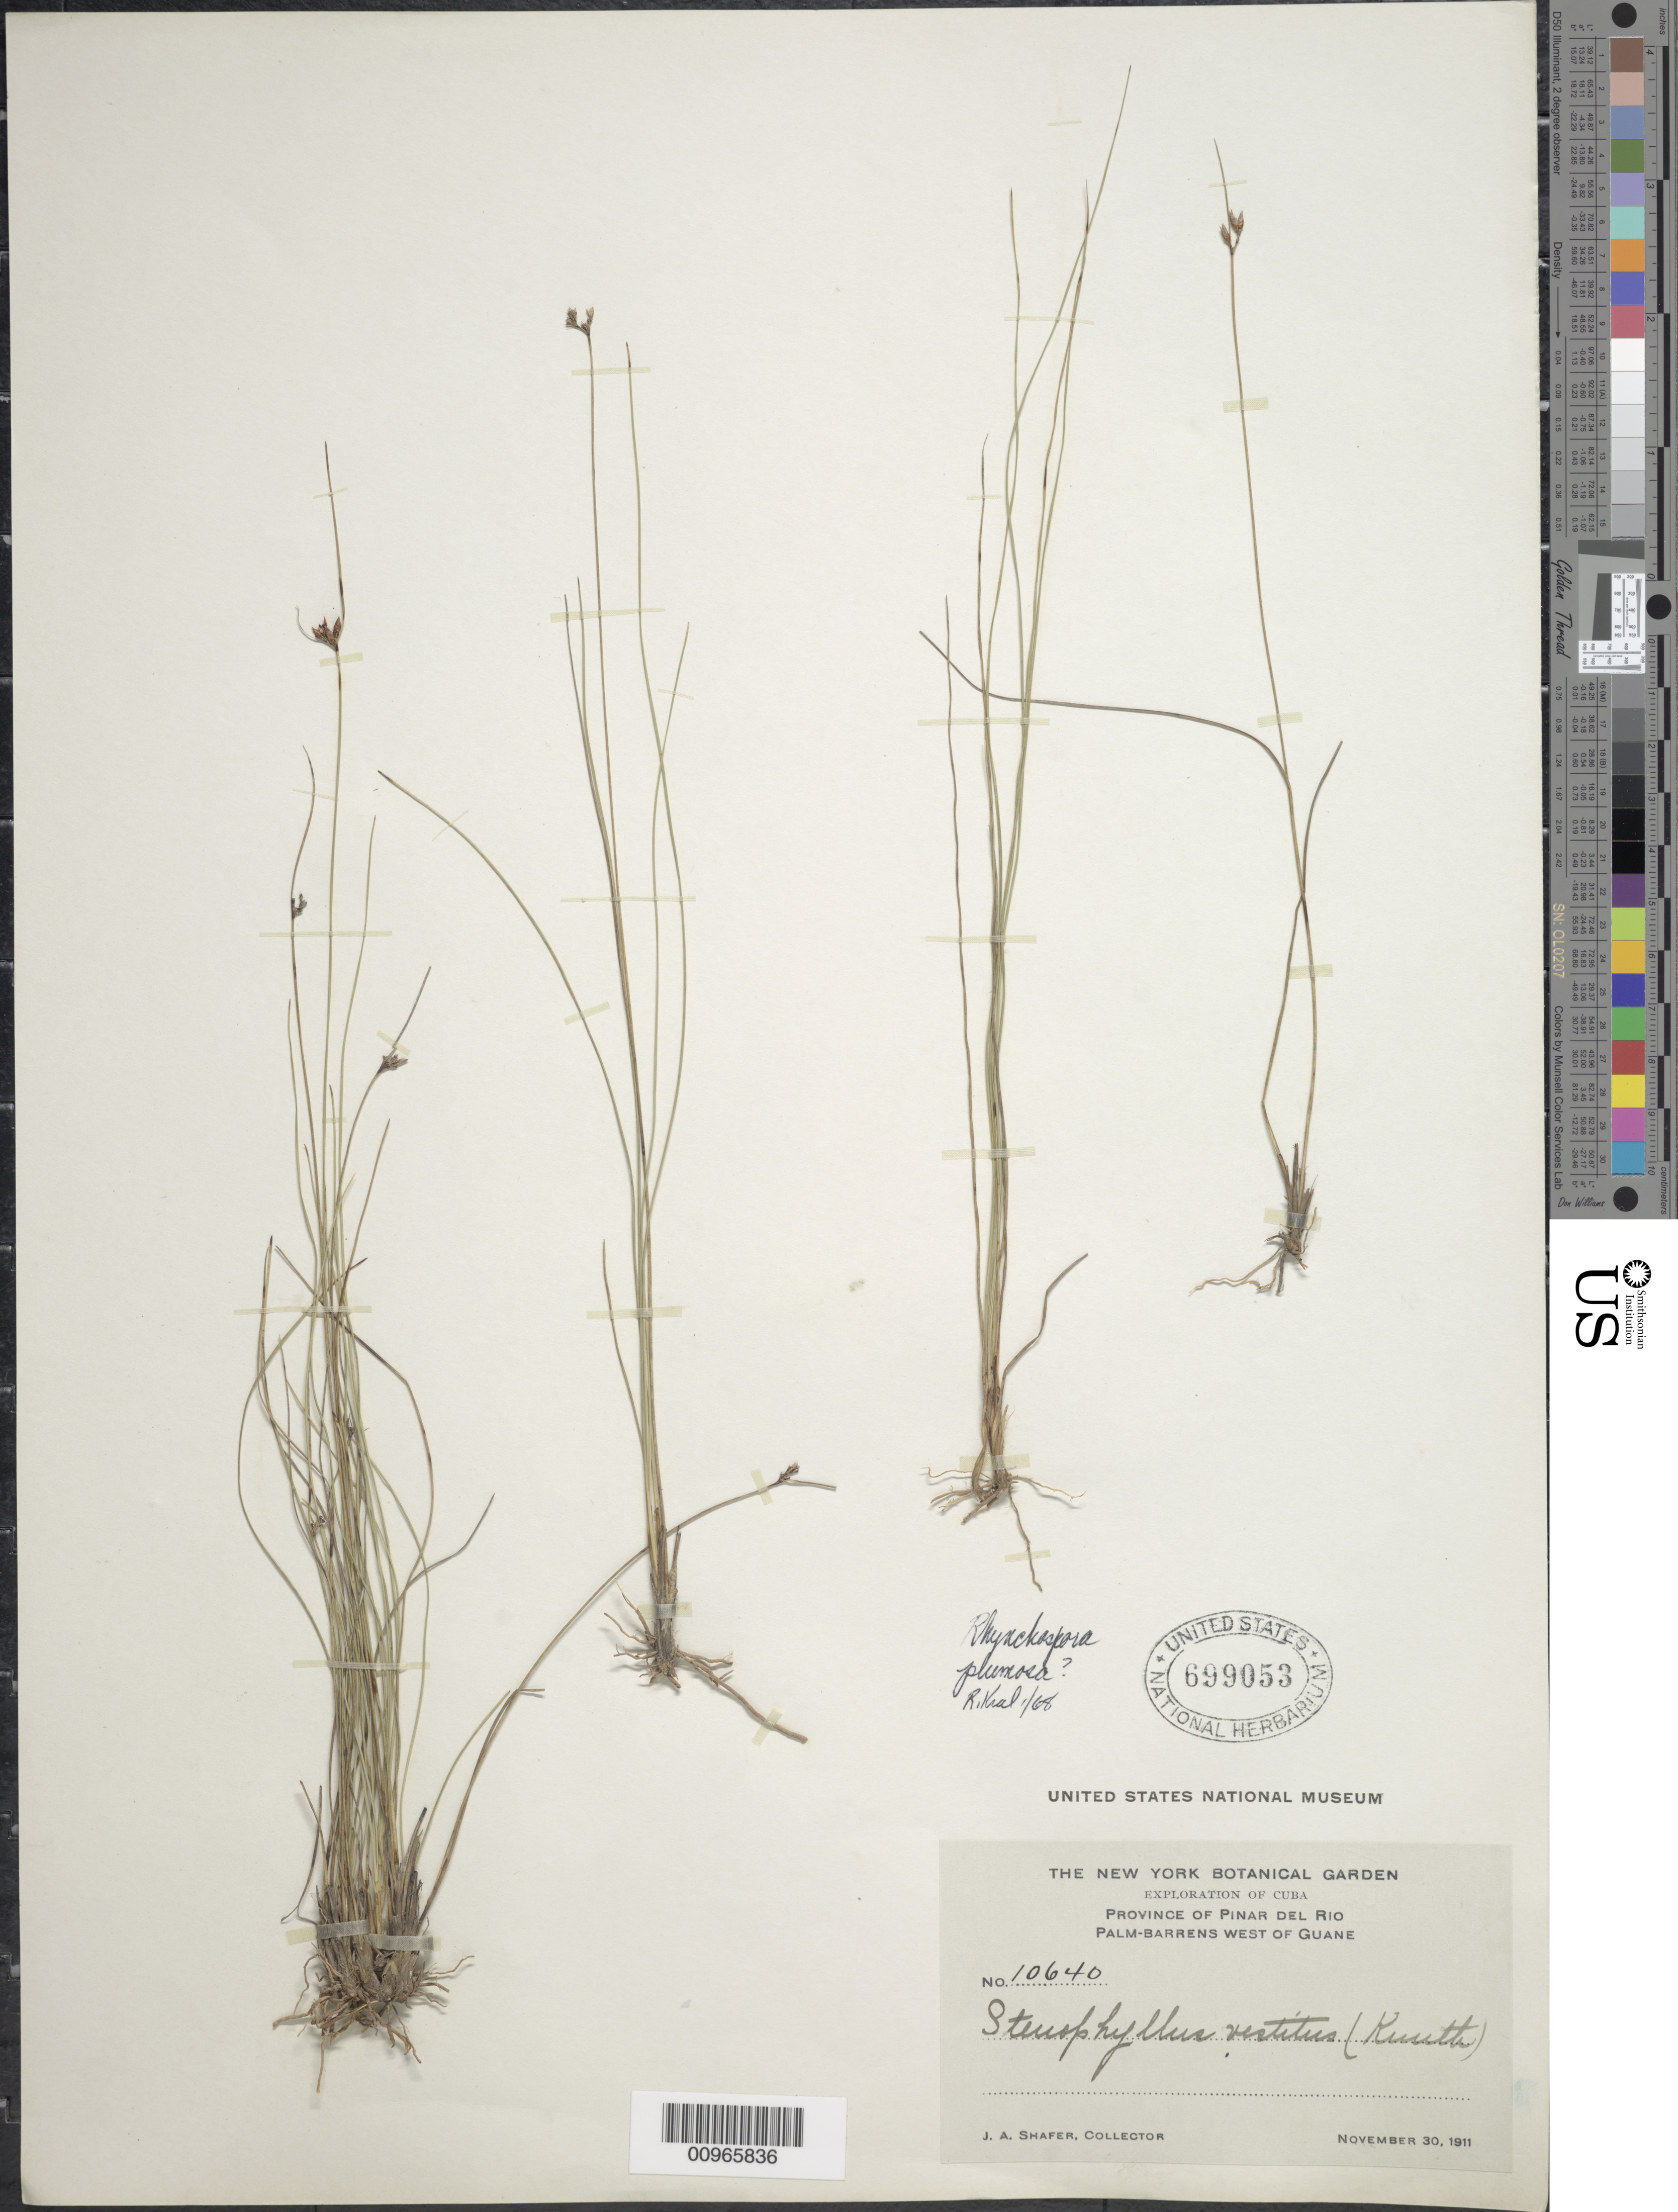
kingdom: Plantae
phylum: Tracheophyta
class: Liliopsida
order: Poales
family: Cyperaceae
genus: Rhynchospora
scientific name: Rhynchospora plumosa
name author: Elliott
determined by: Kral, Robert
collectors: J. A. Shafer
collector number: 10640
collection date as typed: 30 Nov 1911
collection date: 1911-11-30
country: Cuba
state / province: Pinar del Rio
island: Cuba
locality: Palm-barrens W of Guane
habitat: Palm-barrens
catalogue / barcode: US 699053